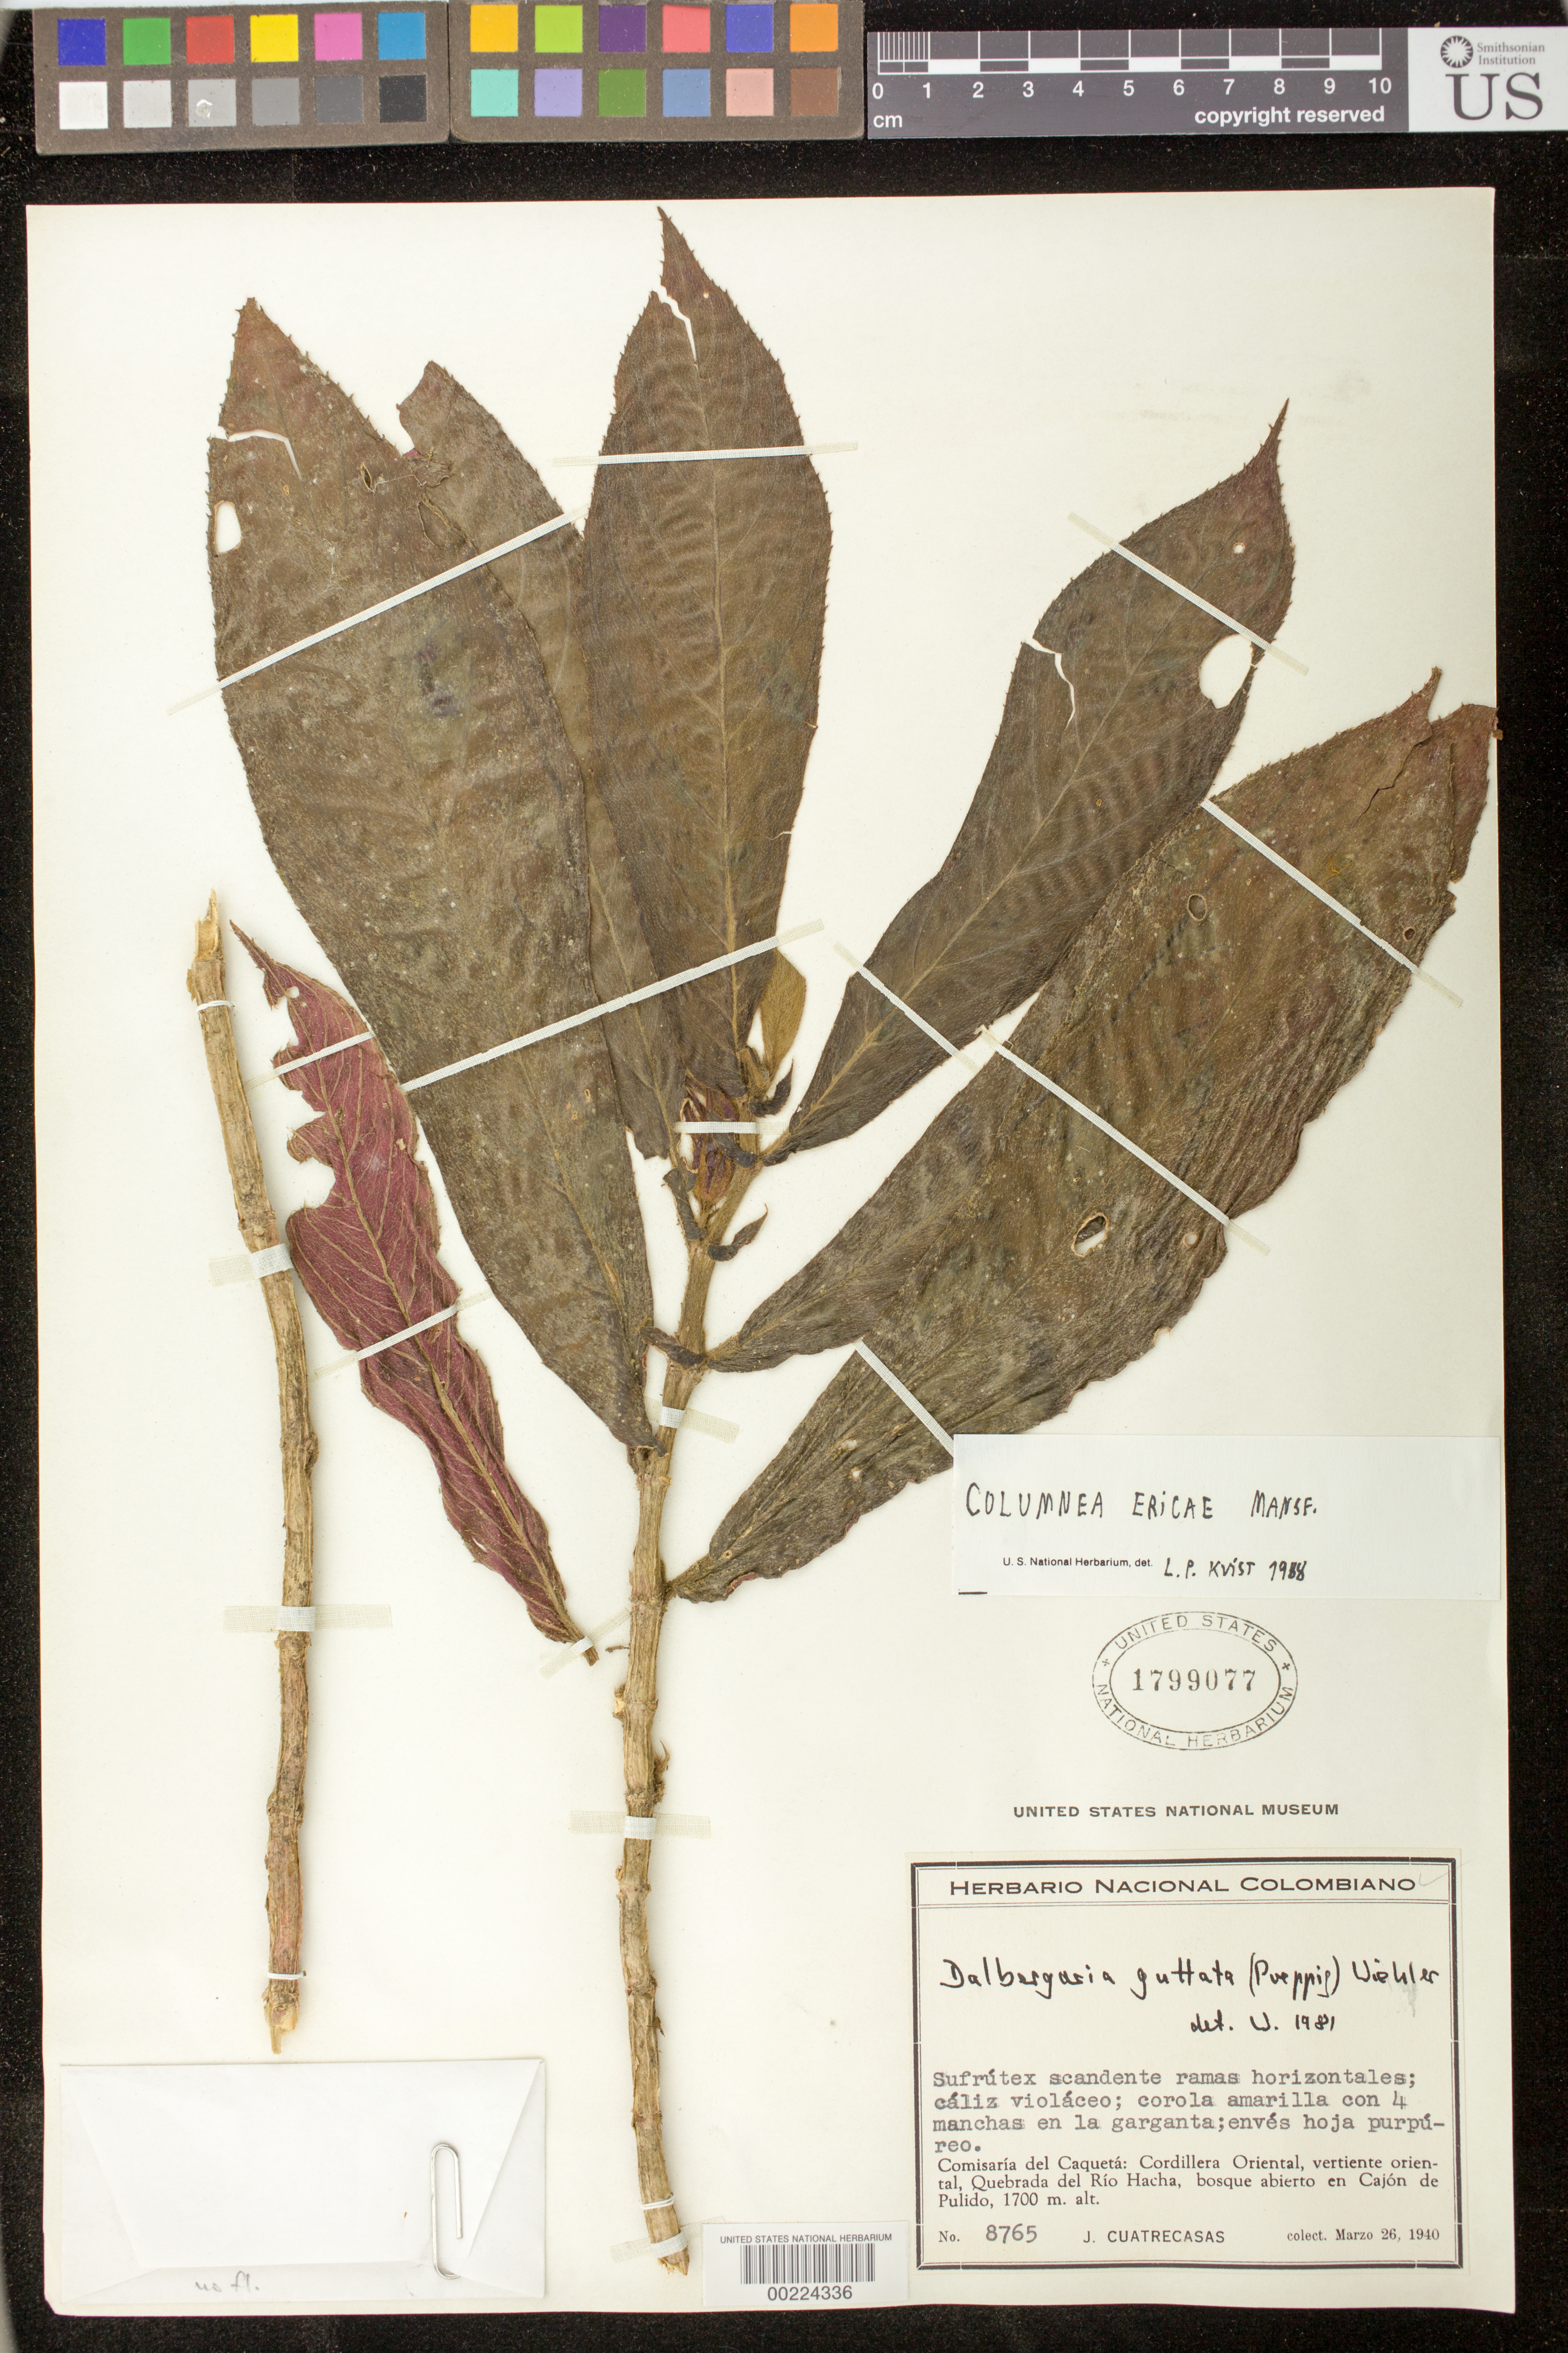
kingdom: Plantae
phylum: Tracheophyta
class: Magnoliopsida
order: Lamiales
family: Gesneriaceae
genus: Columnea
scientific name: Columnea ericae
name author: Mansf.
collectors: J. Cuatrecasas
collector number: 8765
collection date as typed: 26 Mar 1940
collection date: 1940-03-26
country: Colombia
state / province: Caquetá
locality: Cordillera Oriental, eastern slope, Quebrada del Rio Hacha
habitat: Open forest in cajon de pulido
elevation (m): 1700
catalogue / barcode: US 1799077